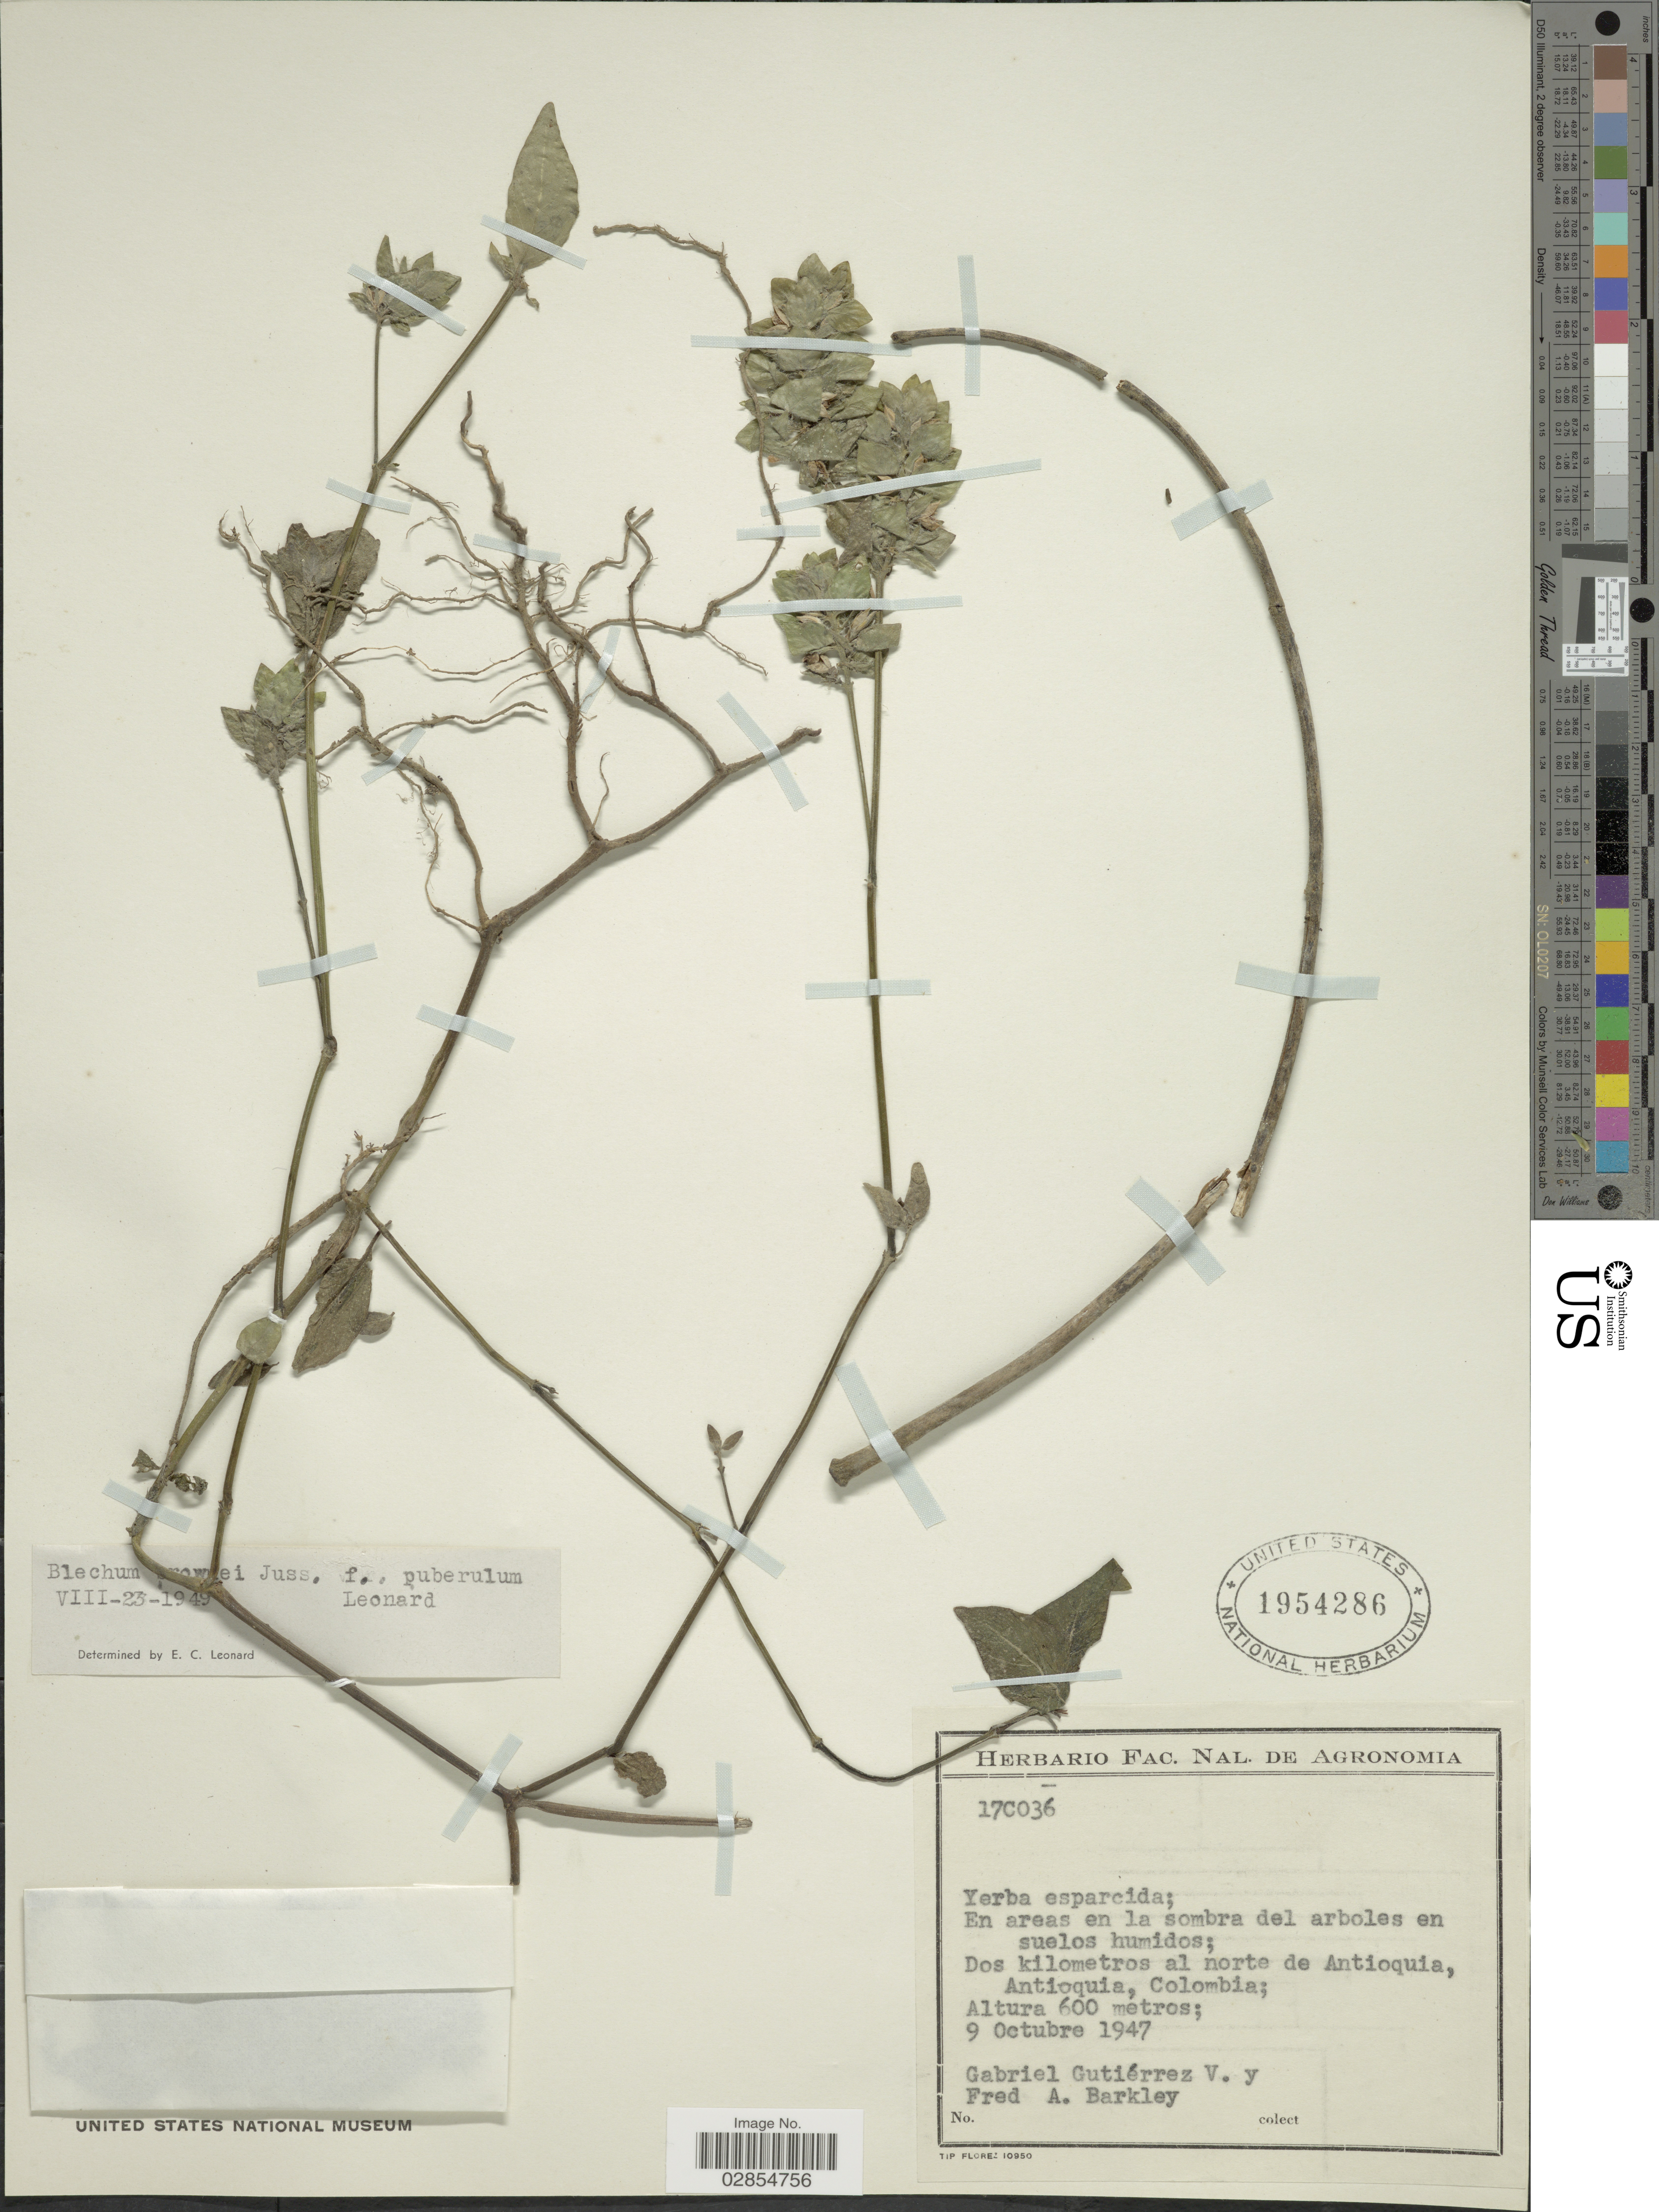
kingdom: Plantae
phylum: Tracheophyta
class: Magnoliopsida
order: Lamiales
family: Acanthaceae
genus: Blechum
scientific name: Blechum pyramidatum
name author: (Lam.) Urb.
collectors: G. Gutiérrez V. & F. A. Barkley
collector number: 17C036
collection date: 1947-10-09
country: Colombia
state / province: Antioquia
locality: Dos kilometros al norte de Antioquia, Antioquia.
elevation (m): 600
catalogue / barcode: US 1954286